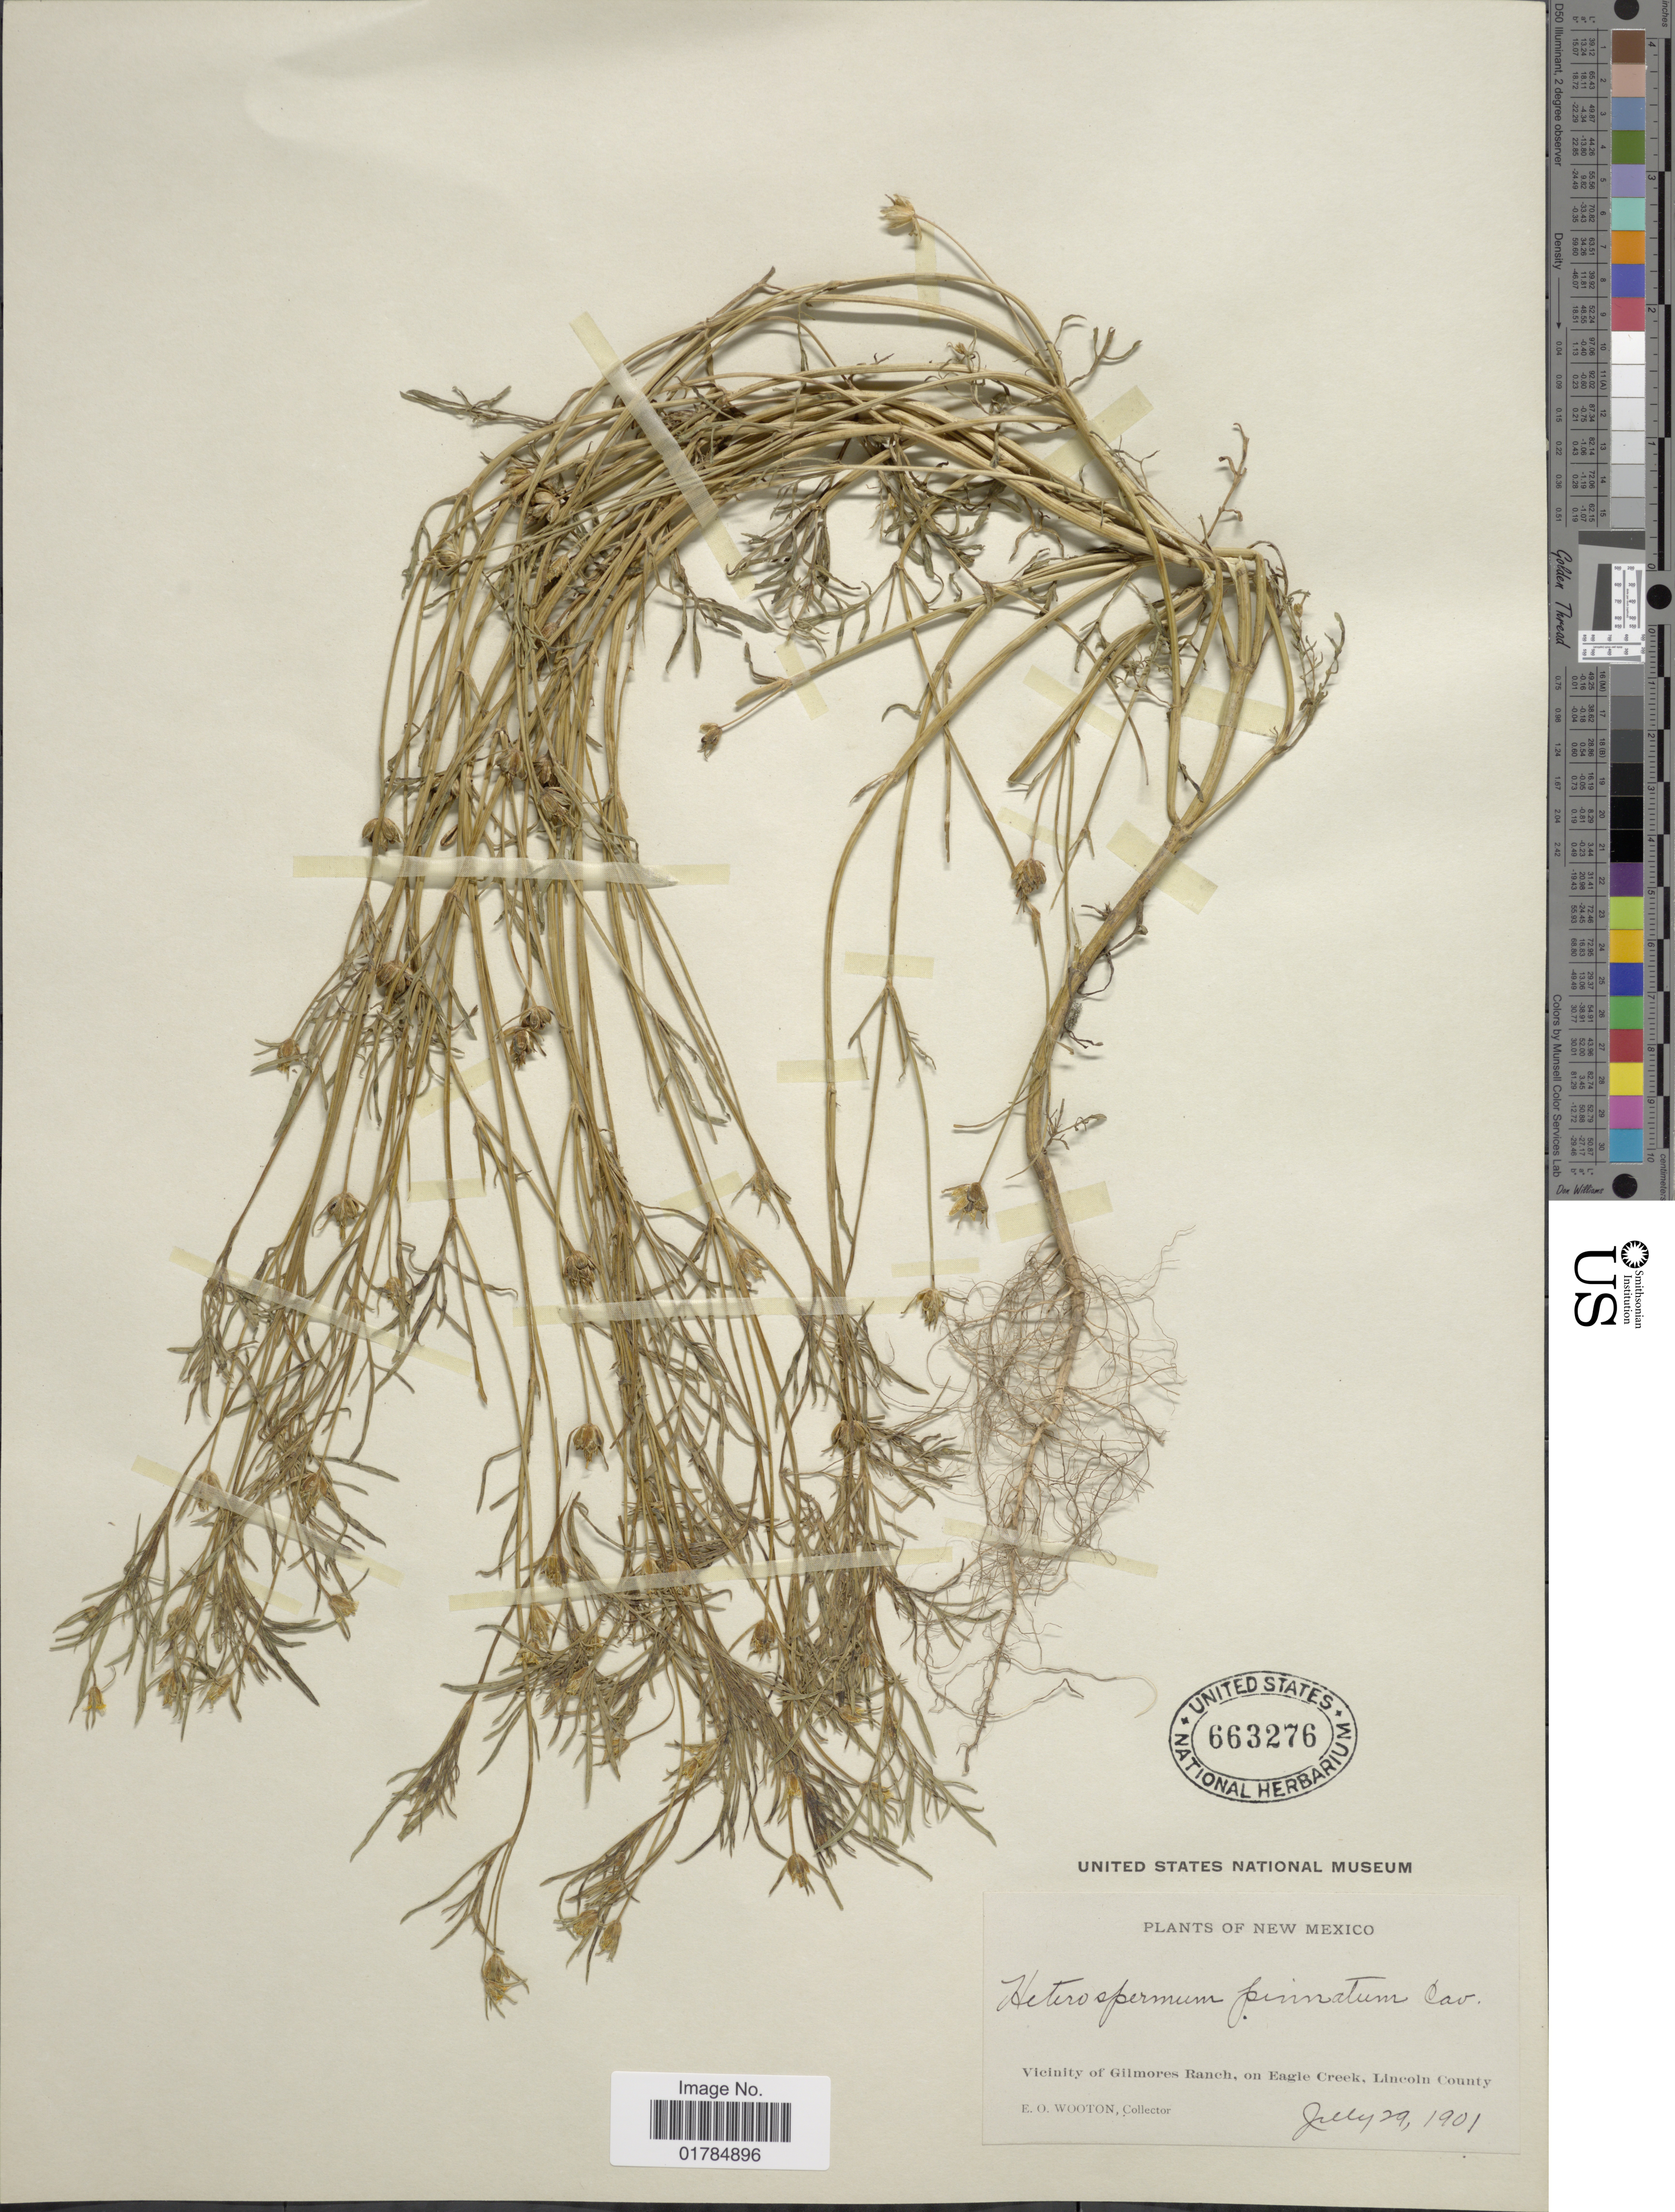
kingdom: Plantae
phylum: Tracheophyta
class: Magnoliopsida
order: Asterales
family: Asteraceae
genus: Heterosperma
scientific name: Heterosperma pinnatum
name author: Cav.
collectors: E. O. Wooton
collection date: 1901-07-29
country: United States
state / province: New Mexico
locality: Vicinity of Gilmores Ranch, on Eagele Creek, Lincoln County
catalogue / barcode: US 663276